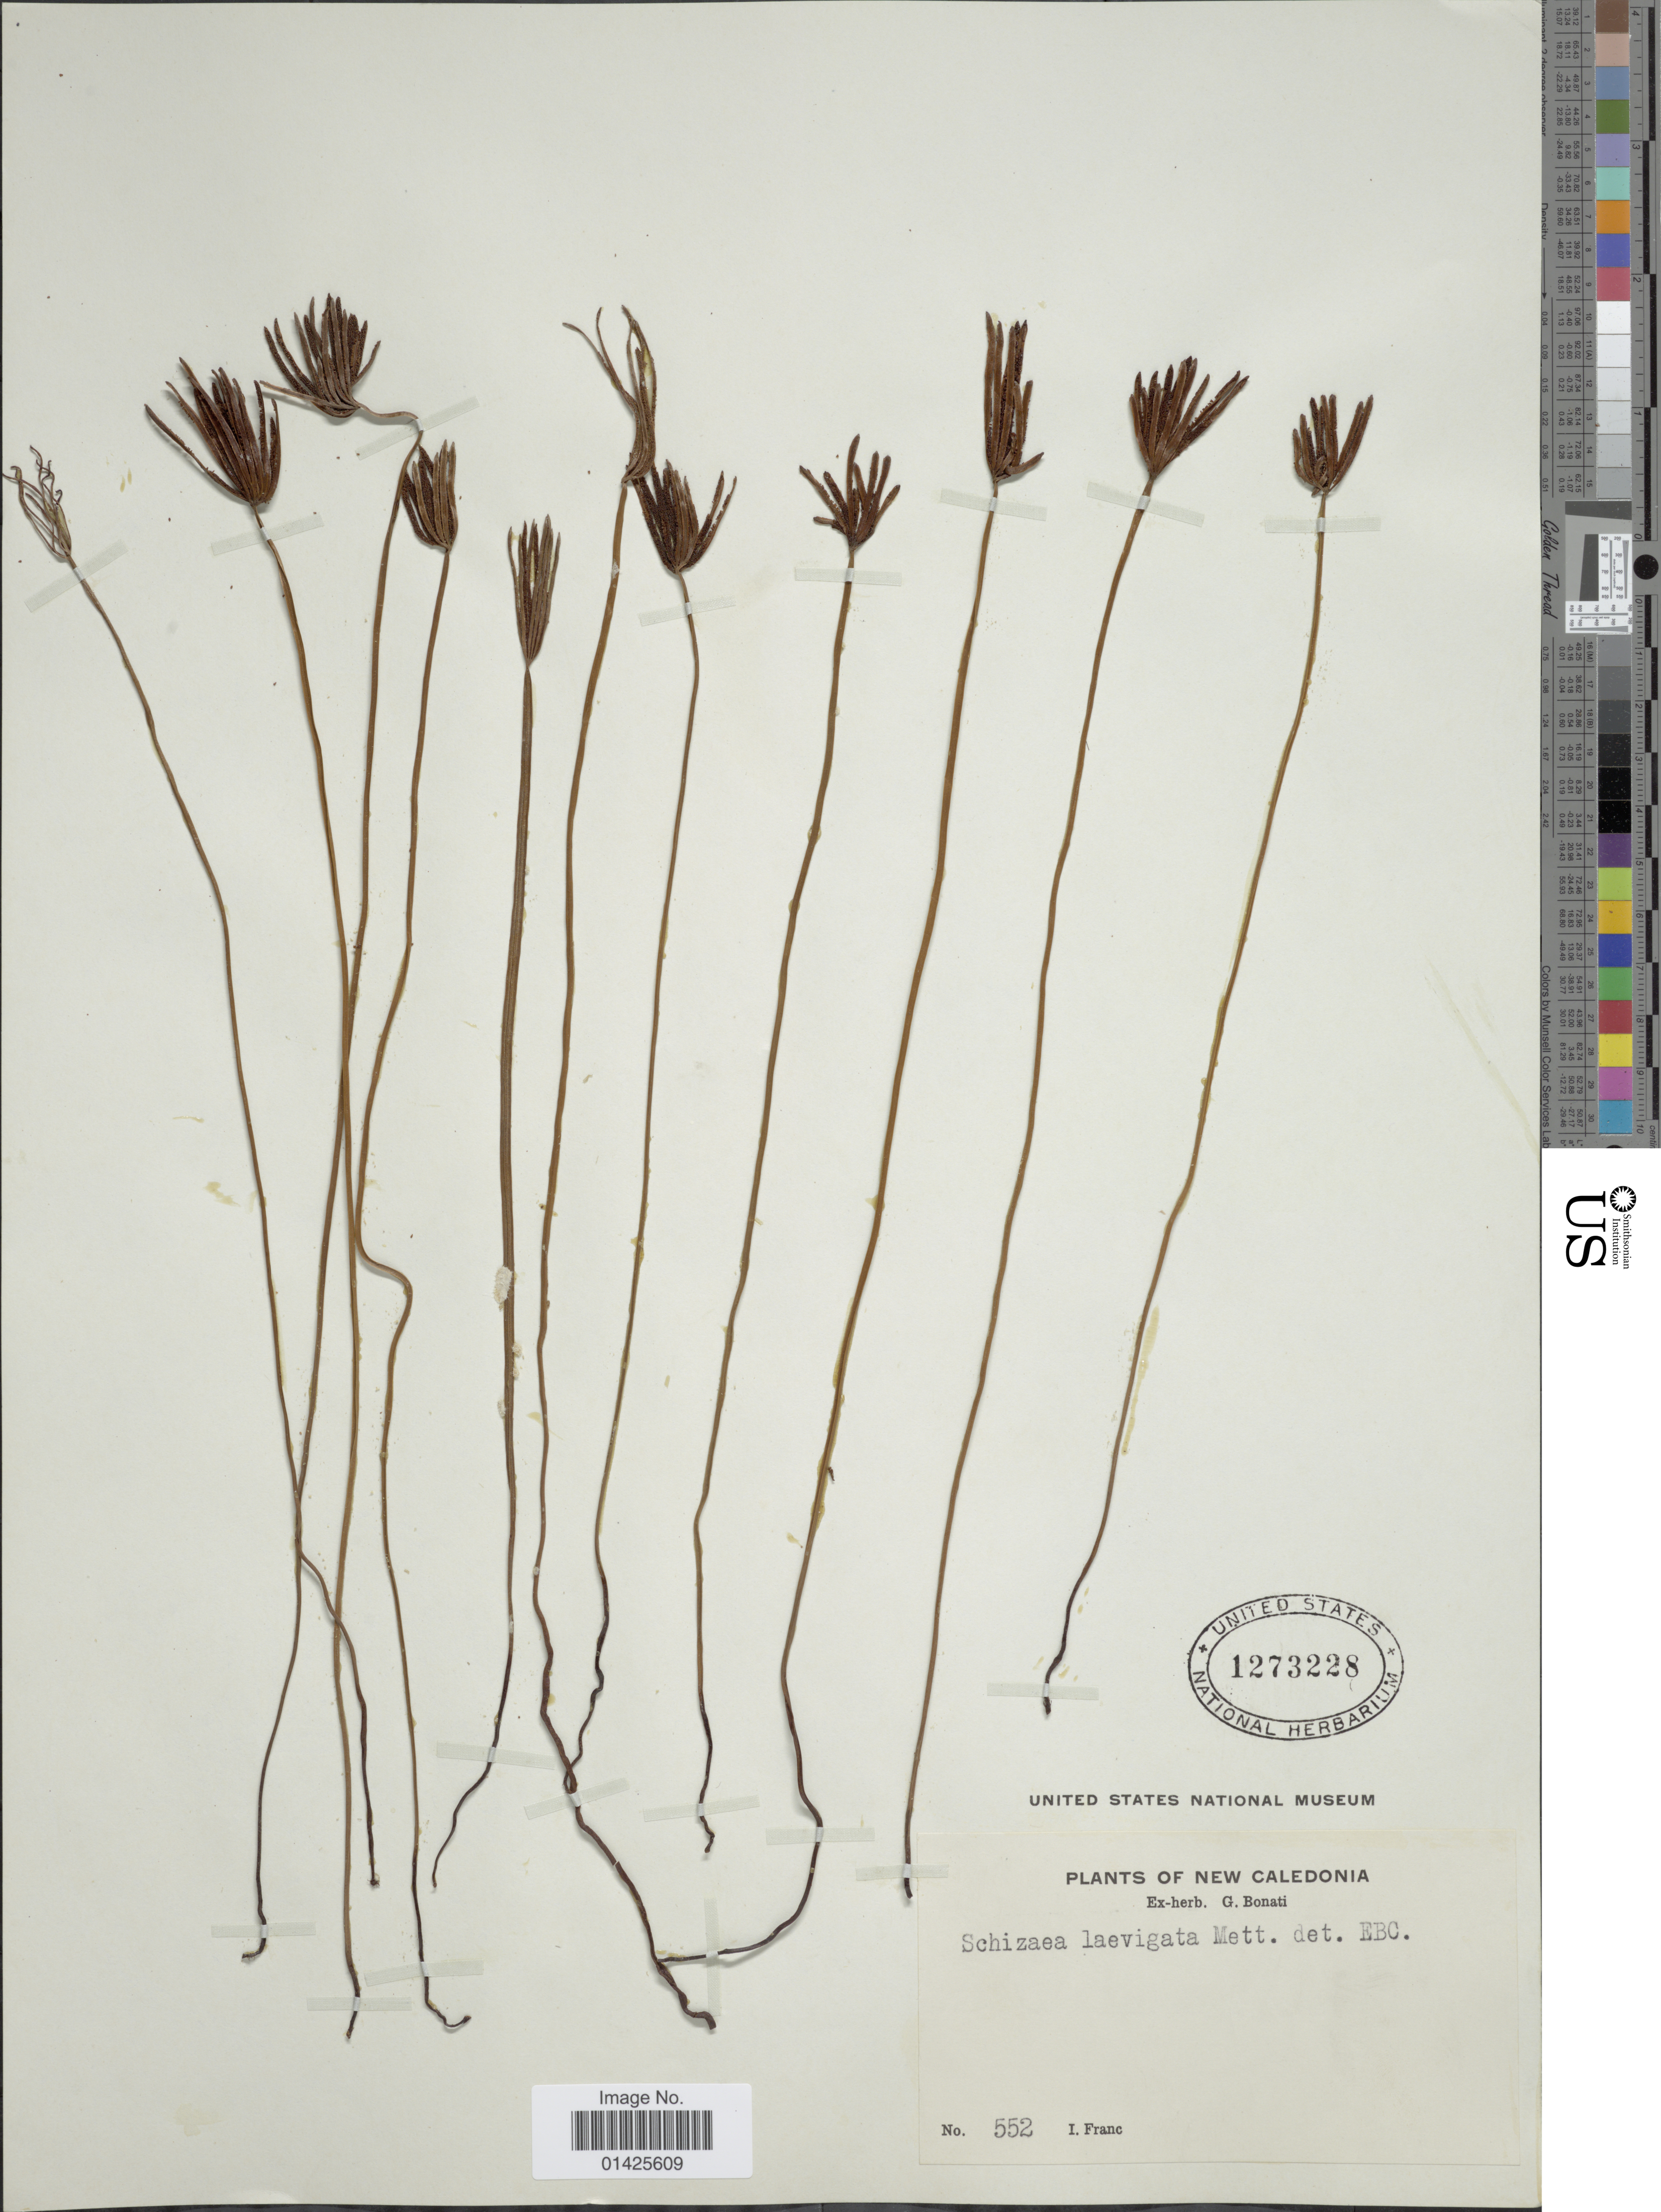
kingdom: Plantae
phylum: Tracheophyta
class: Polypodiopsida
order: Schizaeales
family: Schizaeaceae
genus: Actinostachys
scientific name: Actinostachys laevigata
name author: (Mett.) C.F. Reed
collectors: I. Franc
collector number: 552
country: New Caledonia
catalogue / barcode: US 1273228